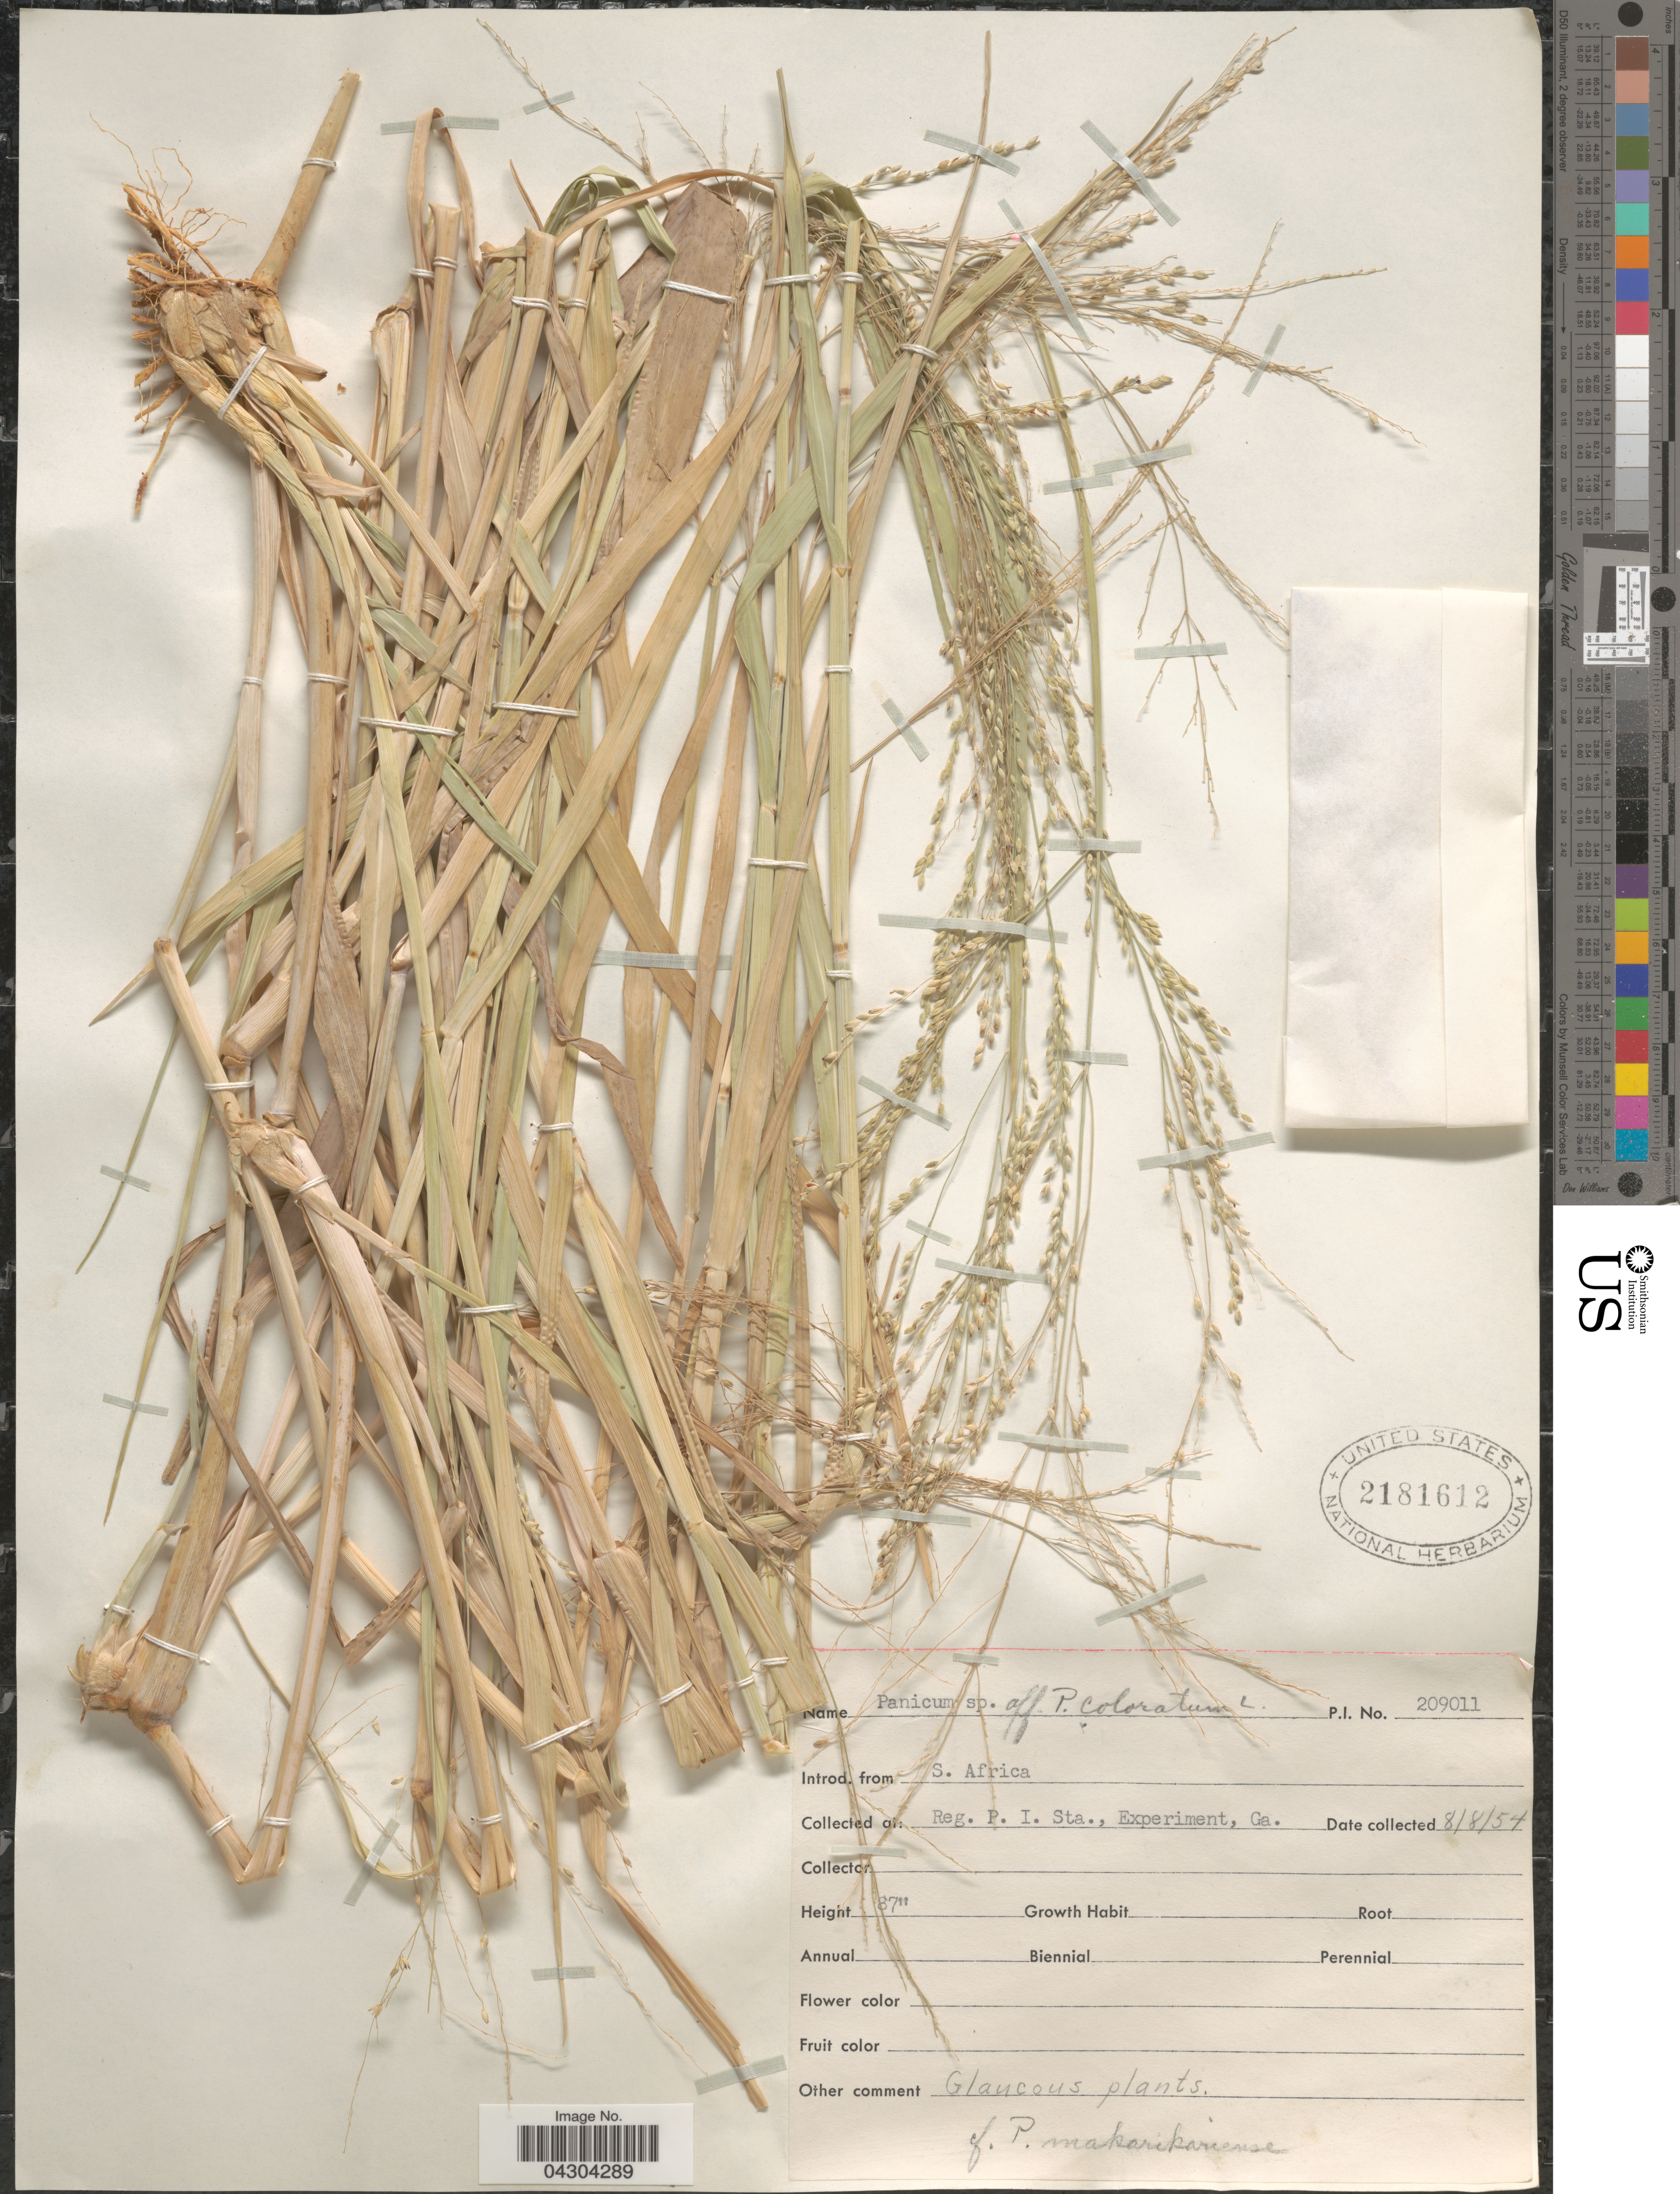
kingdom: Plantae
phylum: Tracheophyta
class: Liliopsida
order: Poales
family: Poaceae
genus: Panicum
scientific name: Panicum coloratum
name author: L.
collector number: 209011?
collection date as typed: Transcribed d/m/y: 8/8/54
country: United States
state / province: Georgia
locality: Reg. P. I. Sta., Experiment.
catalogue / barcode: US 2181612